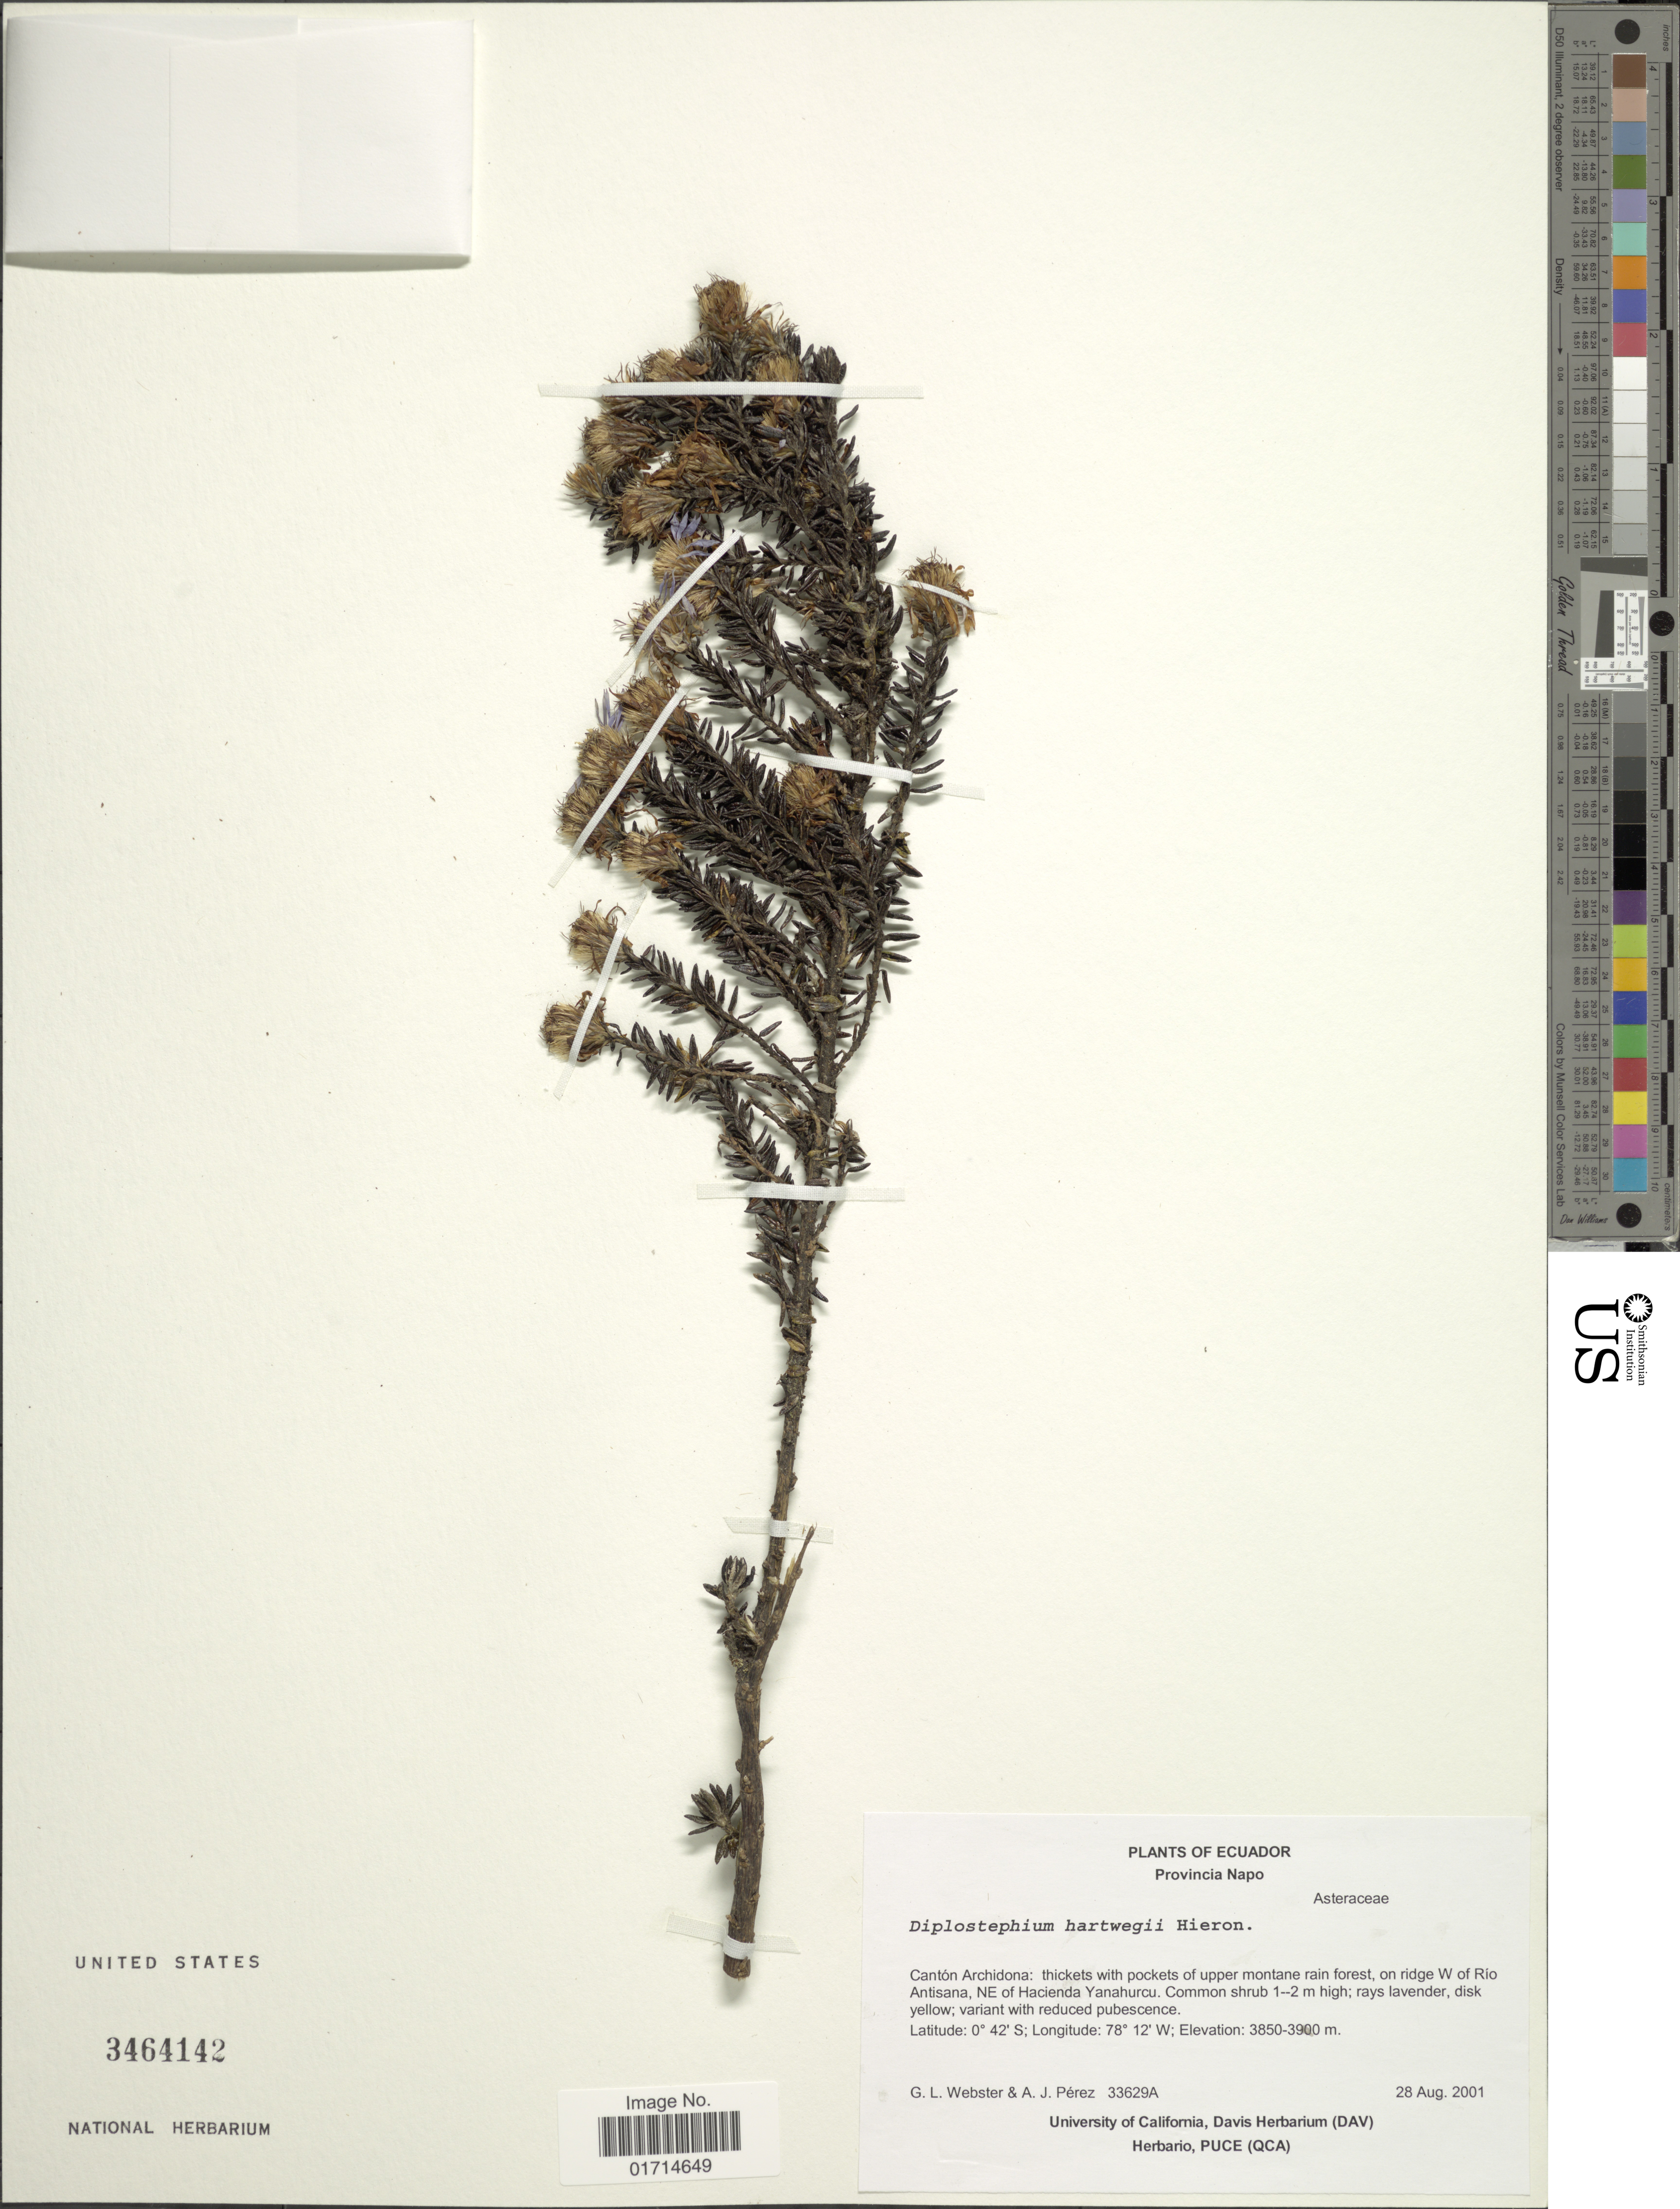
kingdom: Plantae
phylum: Tracheophyta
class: Magnoliopsida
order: Asterales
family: Asteraceae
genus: Diplostephium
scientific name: Diplostephium hartwegii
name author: Hieron.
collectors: G. L. Webster & A. Pérez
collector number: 33629A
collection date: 2001-08-28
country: Ecuador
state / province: Napo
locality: Canton Archidona, thickets with pockets of upper montane rain forest, on ridge W of Rio Antisana, NE of Hacienda Yanahurcu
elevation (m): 3850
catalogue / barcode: US 3464142